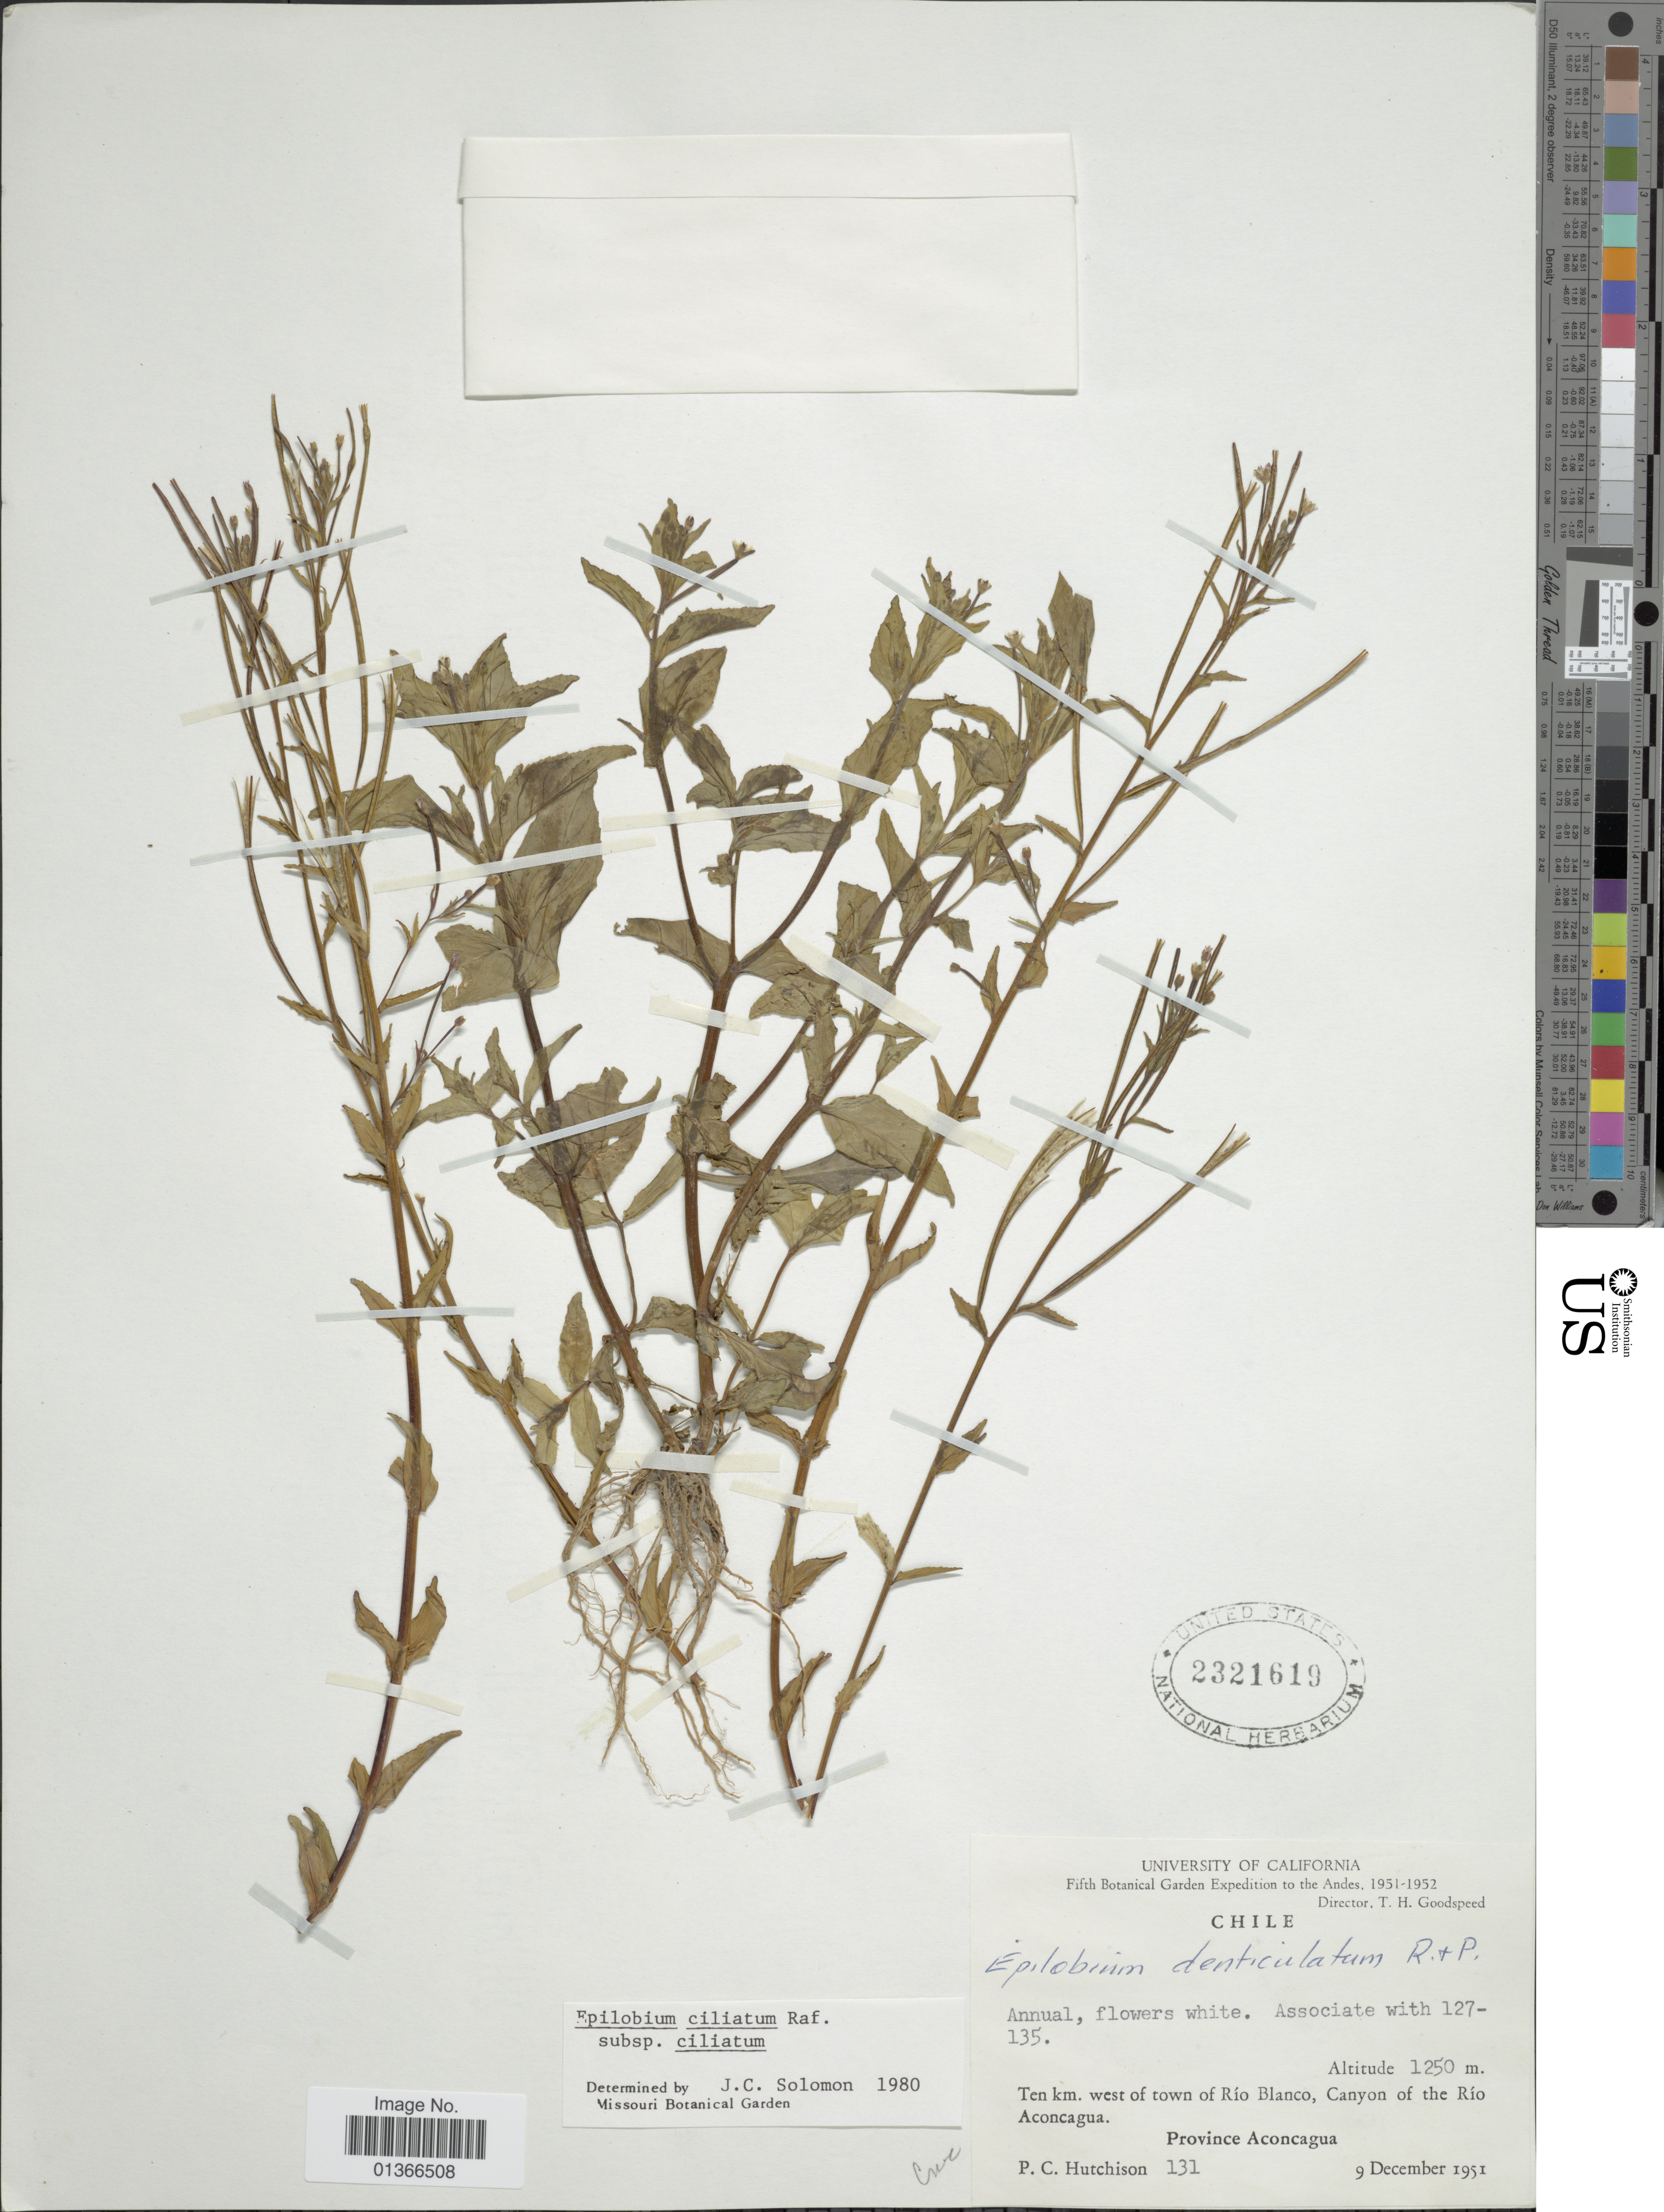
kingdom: Plantae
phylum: Tracheophyta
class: Magnoliopsida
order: Myrtales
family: Onagraceae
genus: Epilobium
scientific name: Epilobium ciliatum subsp. ciliatum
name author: Raf.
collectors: P. C. Hutchison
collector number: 131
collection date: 1951-12-09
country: Chile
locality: Ten km. west of town of Río Blanco, Canyon of the Río Aconcagua. Province Aconcagua.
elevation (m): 1250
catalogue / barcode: US 2321619